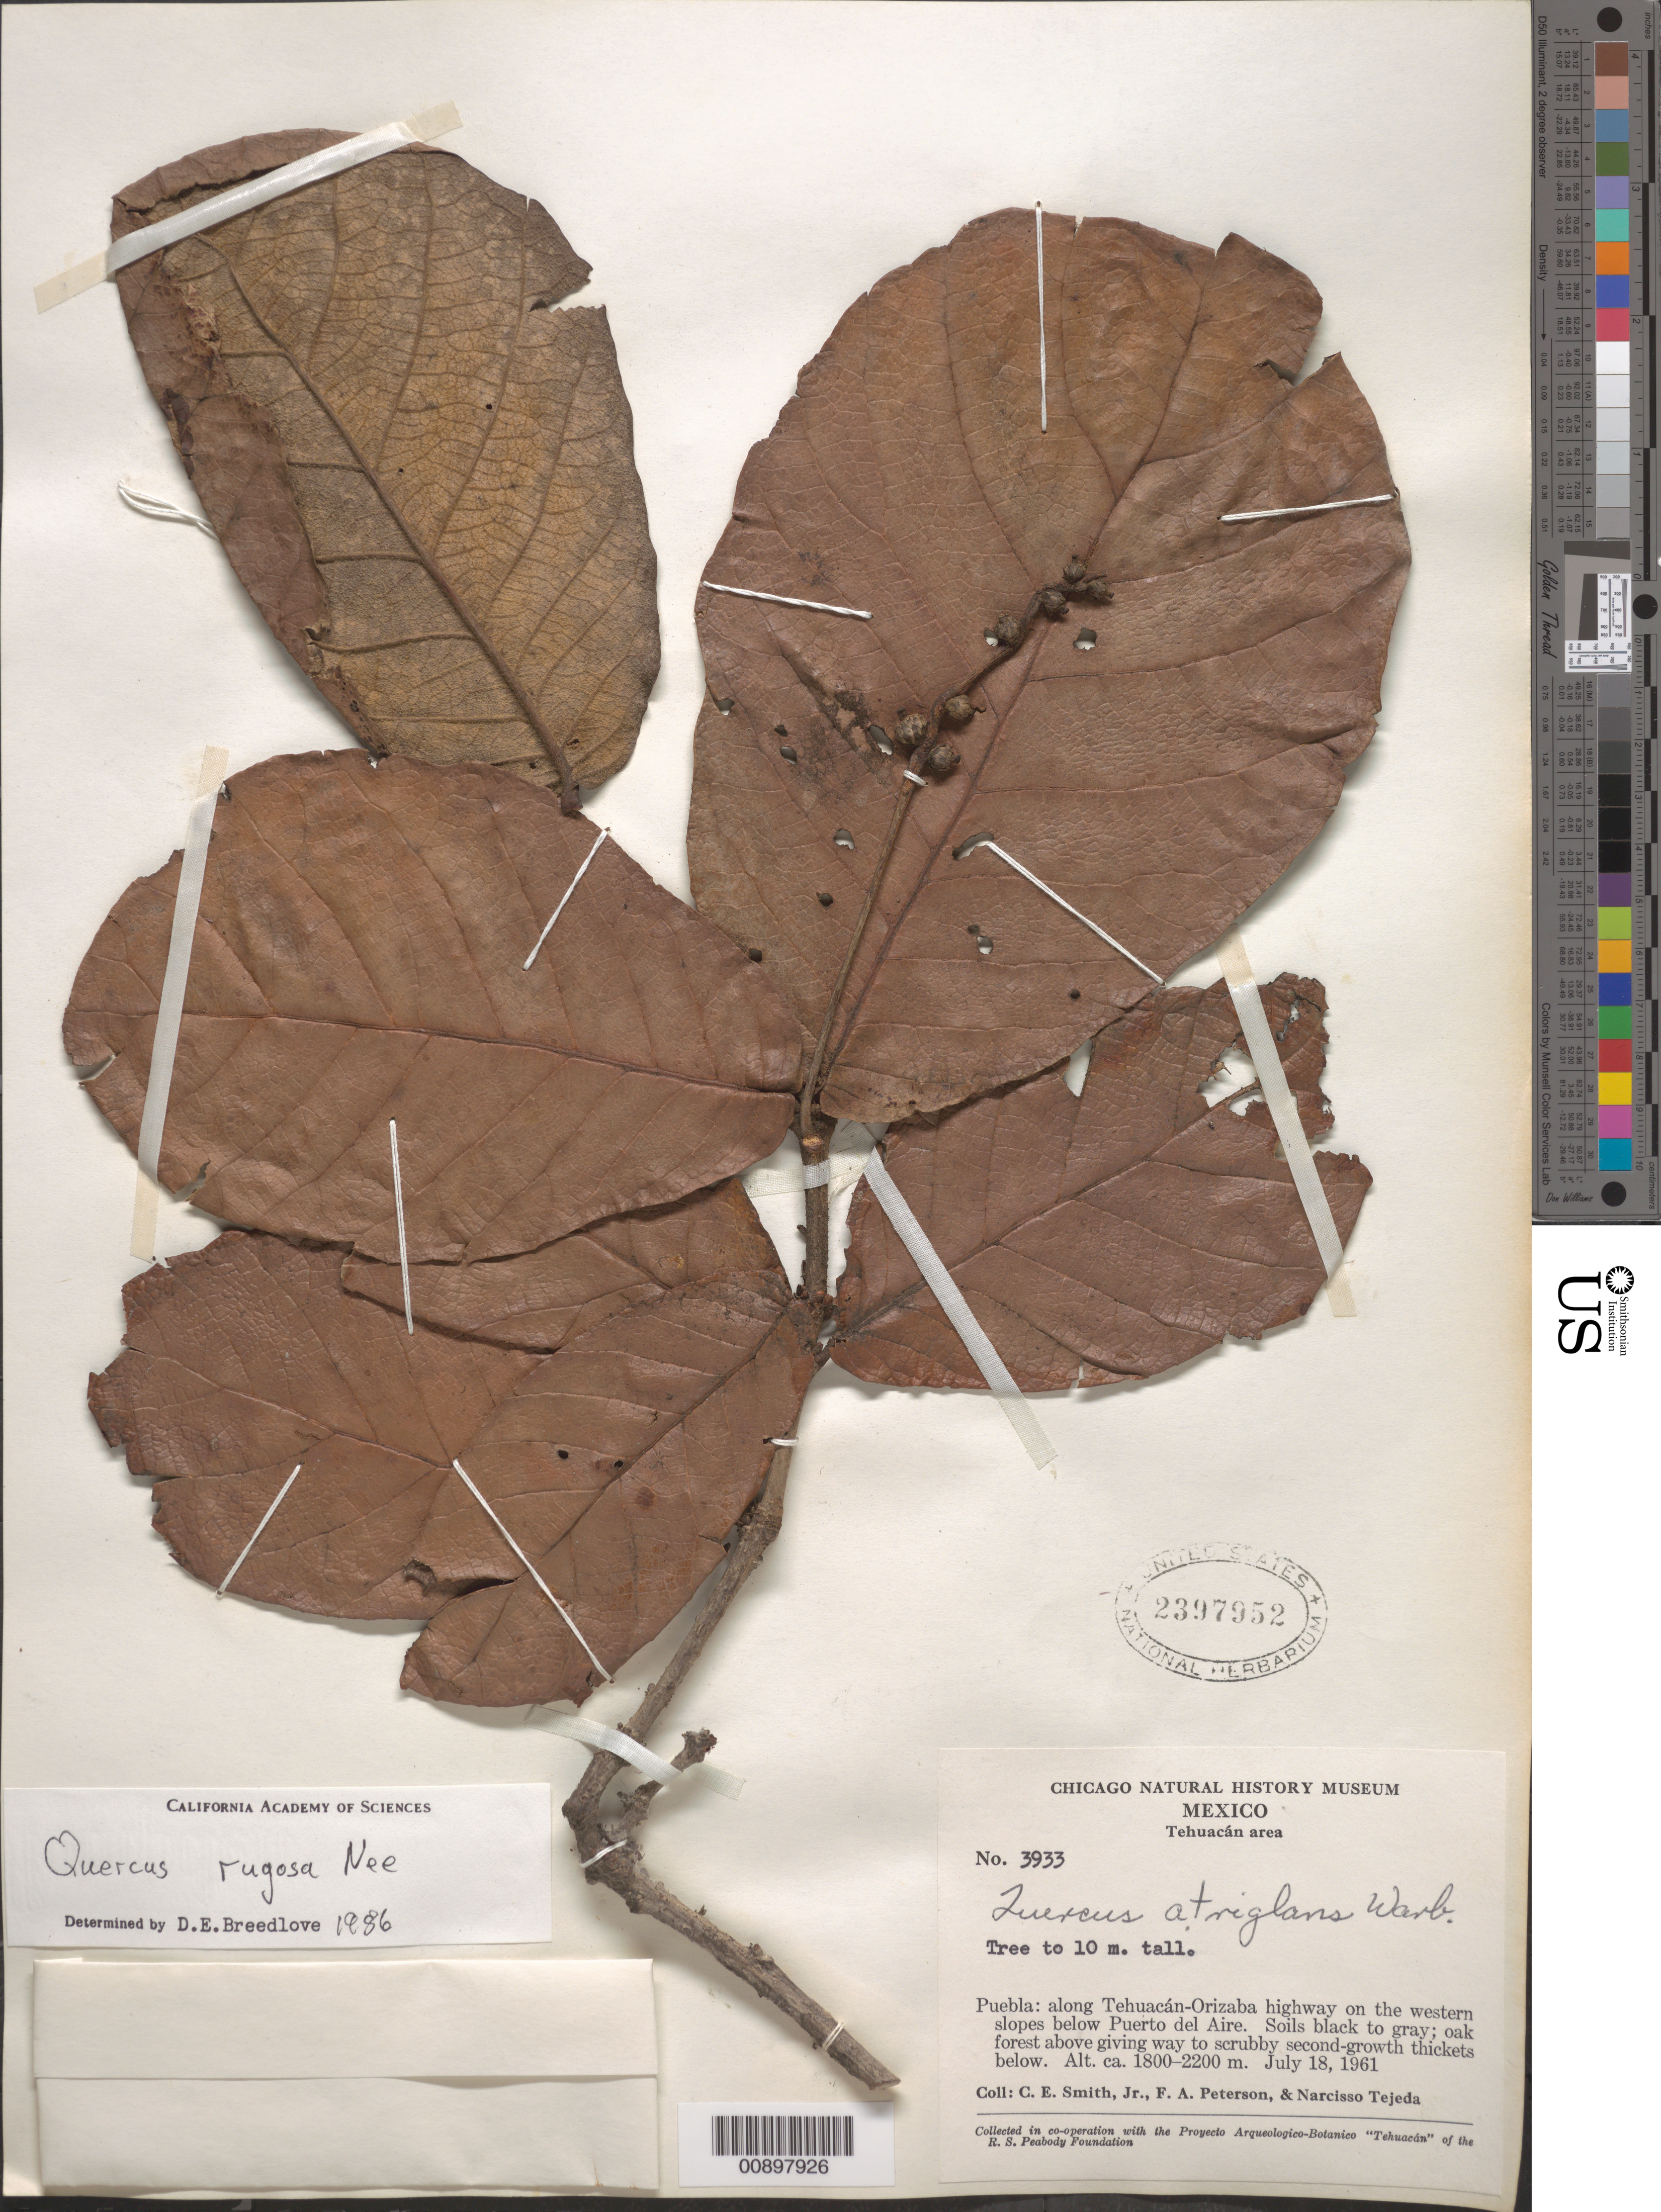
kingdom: Plantae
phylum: Tracheophyta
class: Magnoliopsida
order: Fagales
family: Fagaceae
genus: Quercus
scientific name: Quercus rugosa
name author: Née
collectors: C. E. Smith Jr., F. A. Peterson & N. Tejeda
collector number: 3933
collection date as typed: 18 Jul 1961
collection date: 1961-07-18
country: Mexico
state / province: Puebla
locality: Puebla: along Tehuacán-Orizaba highway on the western slopes below Puerto del Aire.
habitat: Soils black to gray; oak forest above giving way to scrubby second-growth thickets below.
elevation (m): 2200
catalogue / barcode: US 2397952